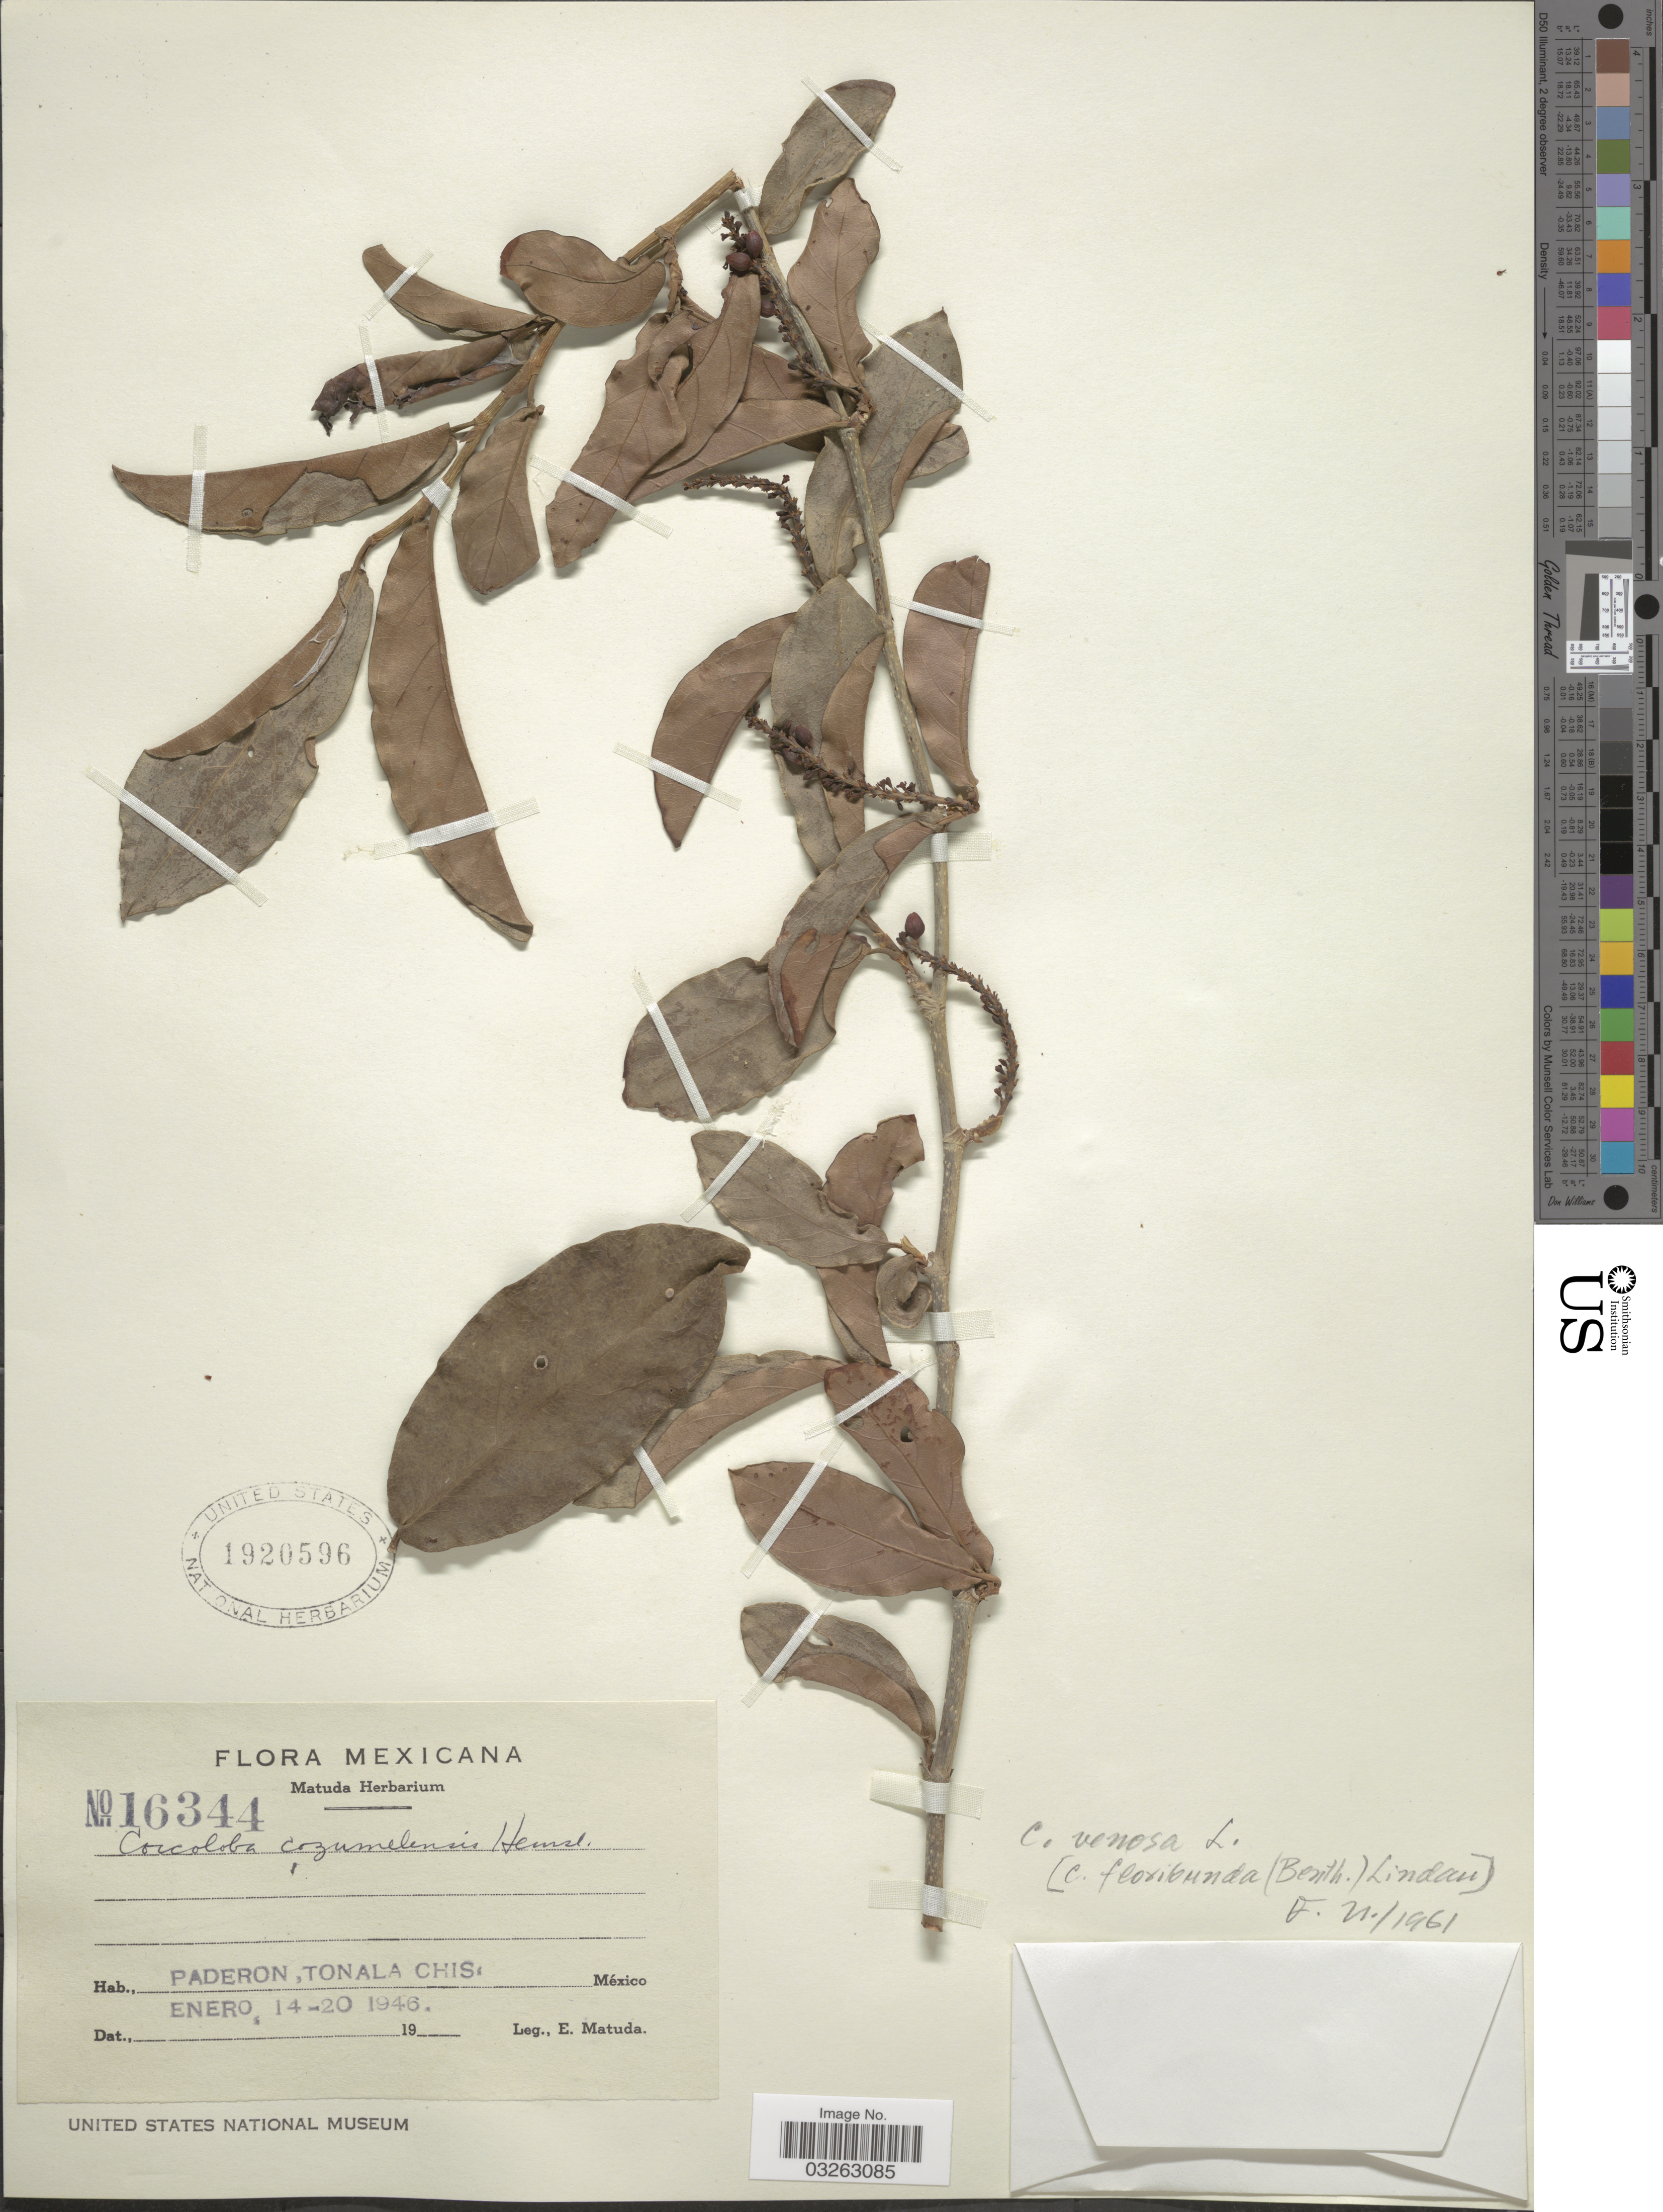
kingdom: Plantae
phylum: Tracheophyta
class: Magnoliopsida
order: Caryophyllales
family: Polygonaceae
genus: Coccoloba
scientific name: Coccoloba venosa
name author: L.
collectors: E. Matuda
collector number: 16344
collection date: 1946-01-14/1946-01-20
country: Mexico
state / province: Chiapas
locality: Paderon, Tonala.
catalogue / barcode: US 1920596